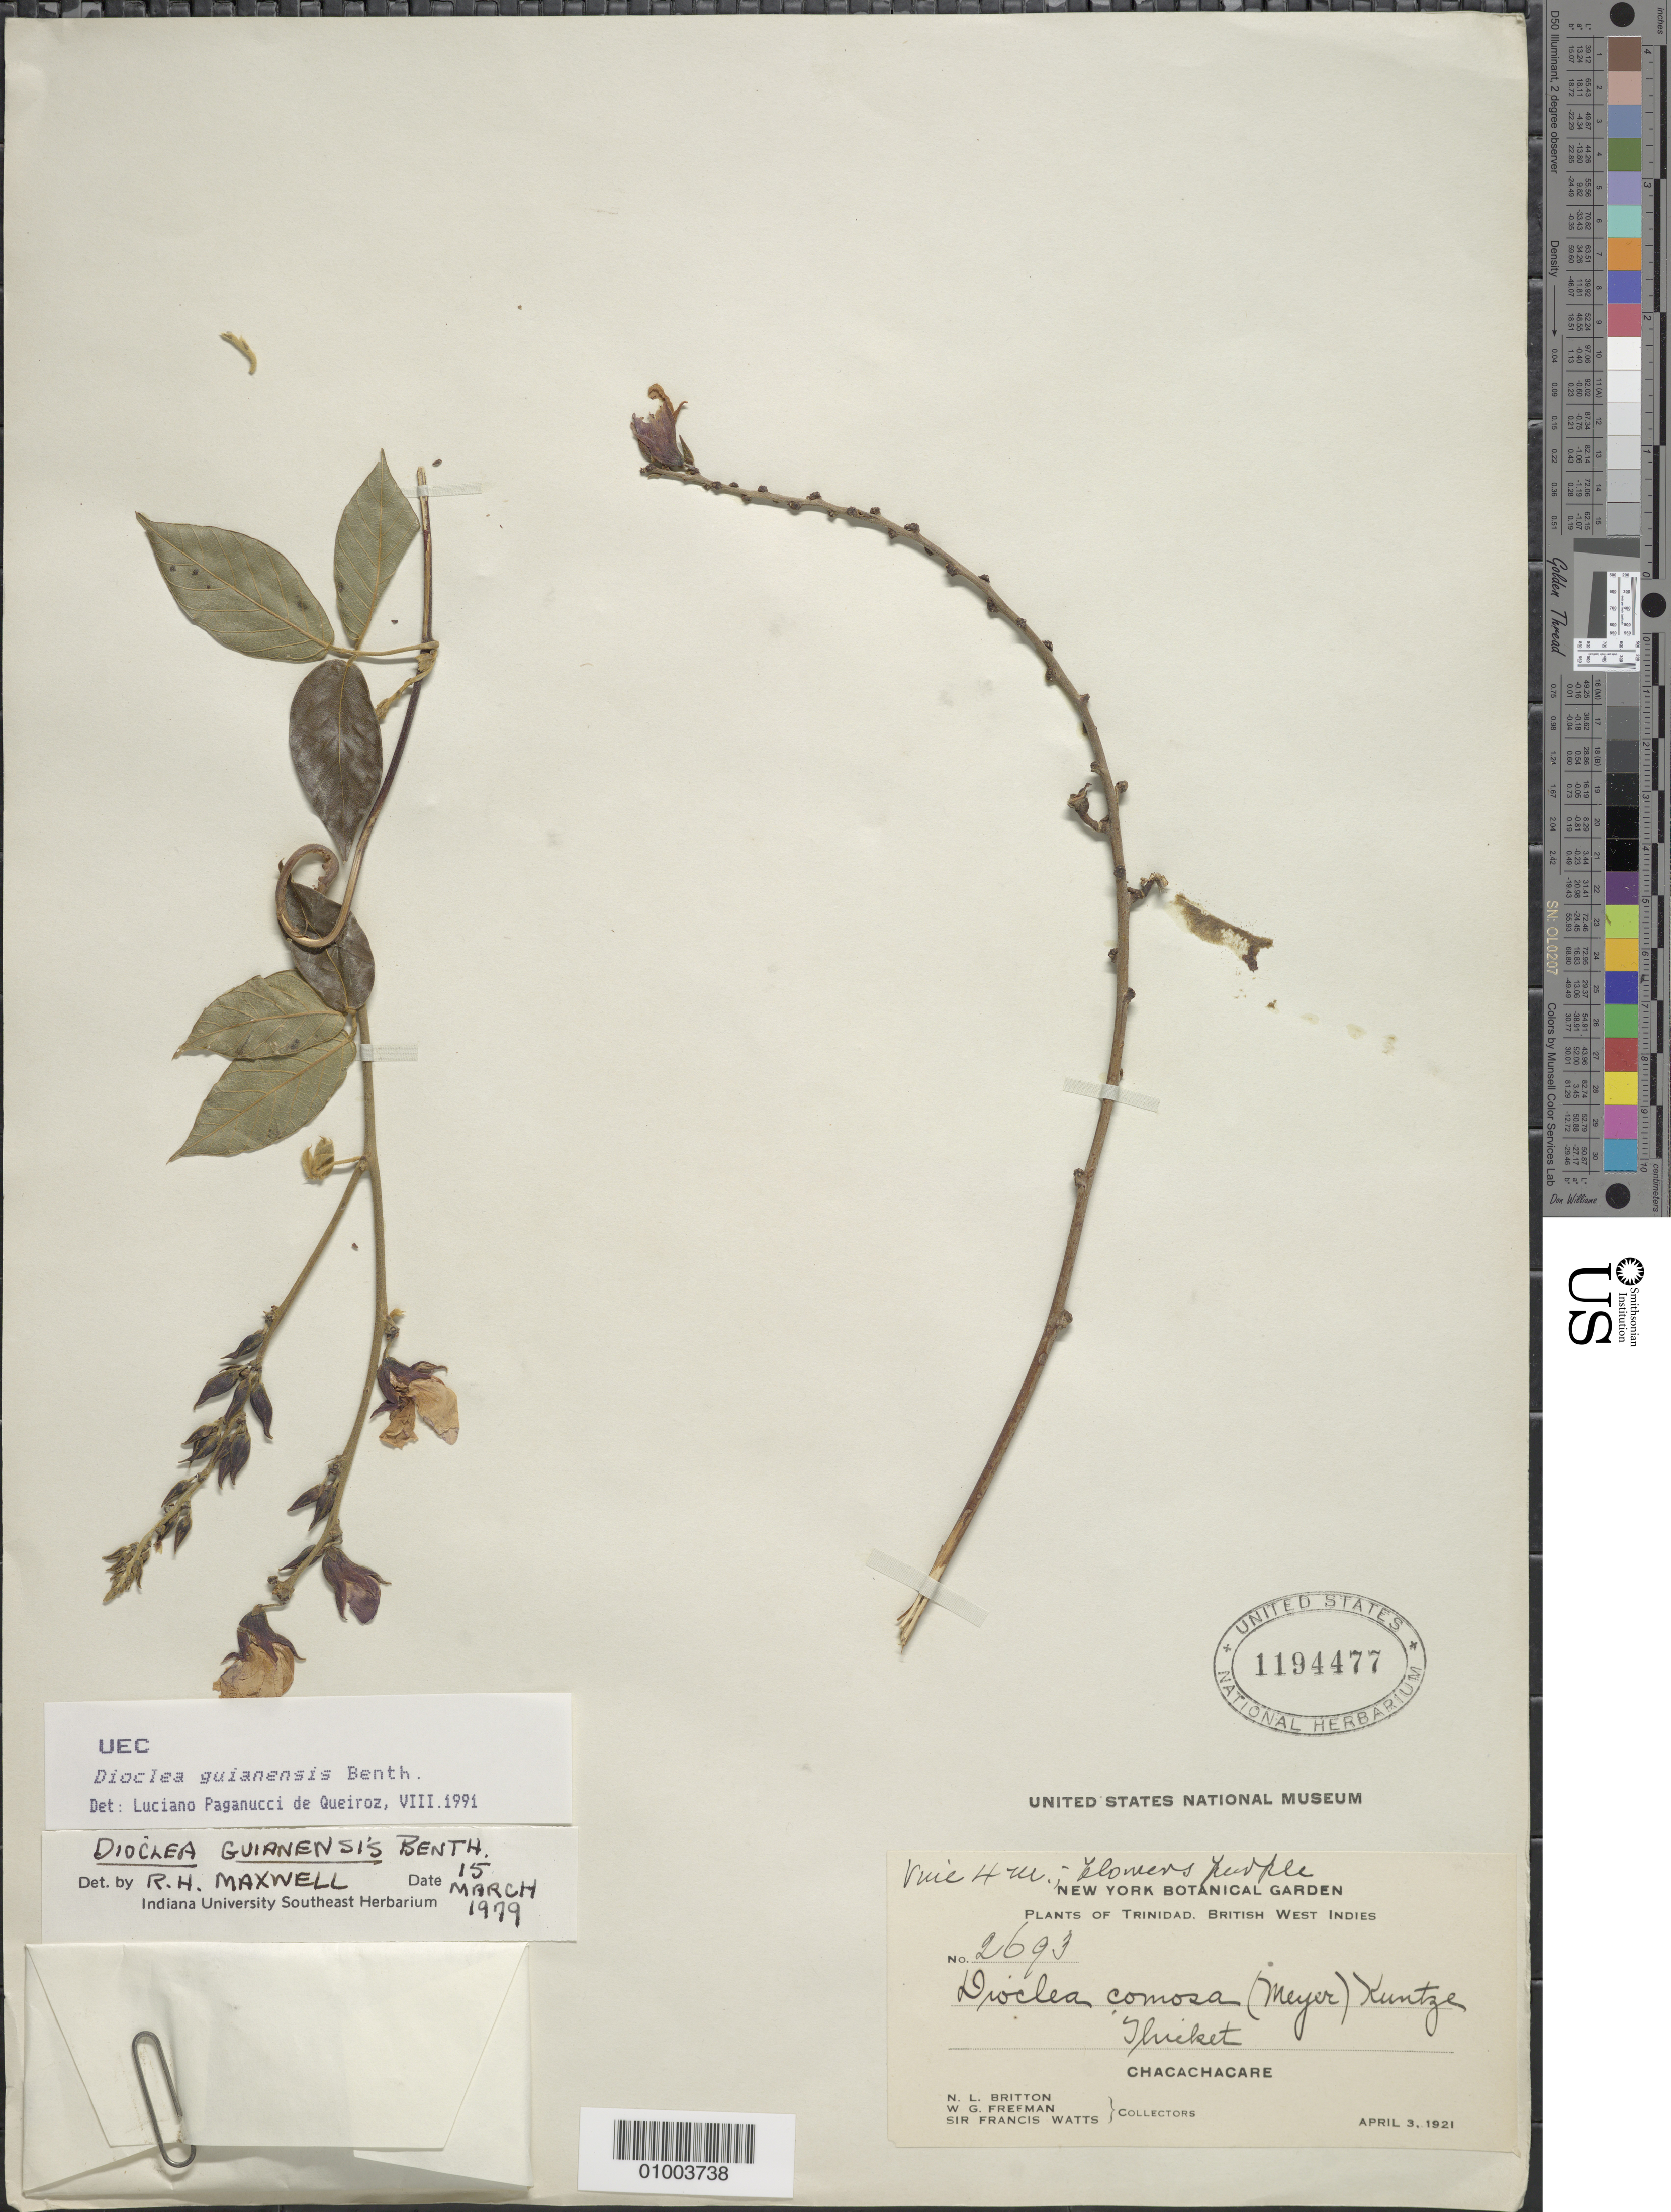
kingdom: Plantae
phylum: Tracheophyta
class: Magnoliopsida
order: Fabales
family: Fabaceae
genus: Dioclea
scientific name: Dioclea guianensis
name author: Benth.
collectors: N. Britton, W. Freeman & F. Watts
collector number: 2693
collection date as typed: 03 Apr 1921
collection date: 1921-04-03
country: Trinidad and Tobago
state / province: Diego Martin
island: Chacachacare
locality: Chacachacare.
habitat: Thicket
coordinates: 0 N, 0 E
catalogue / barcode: US 1194477